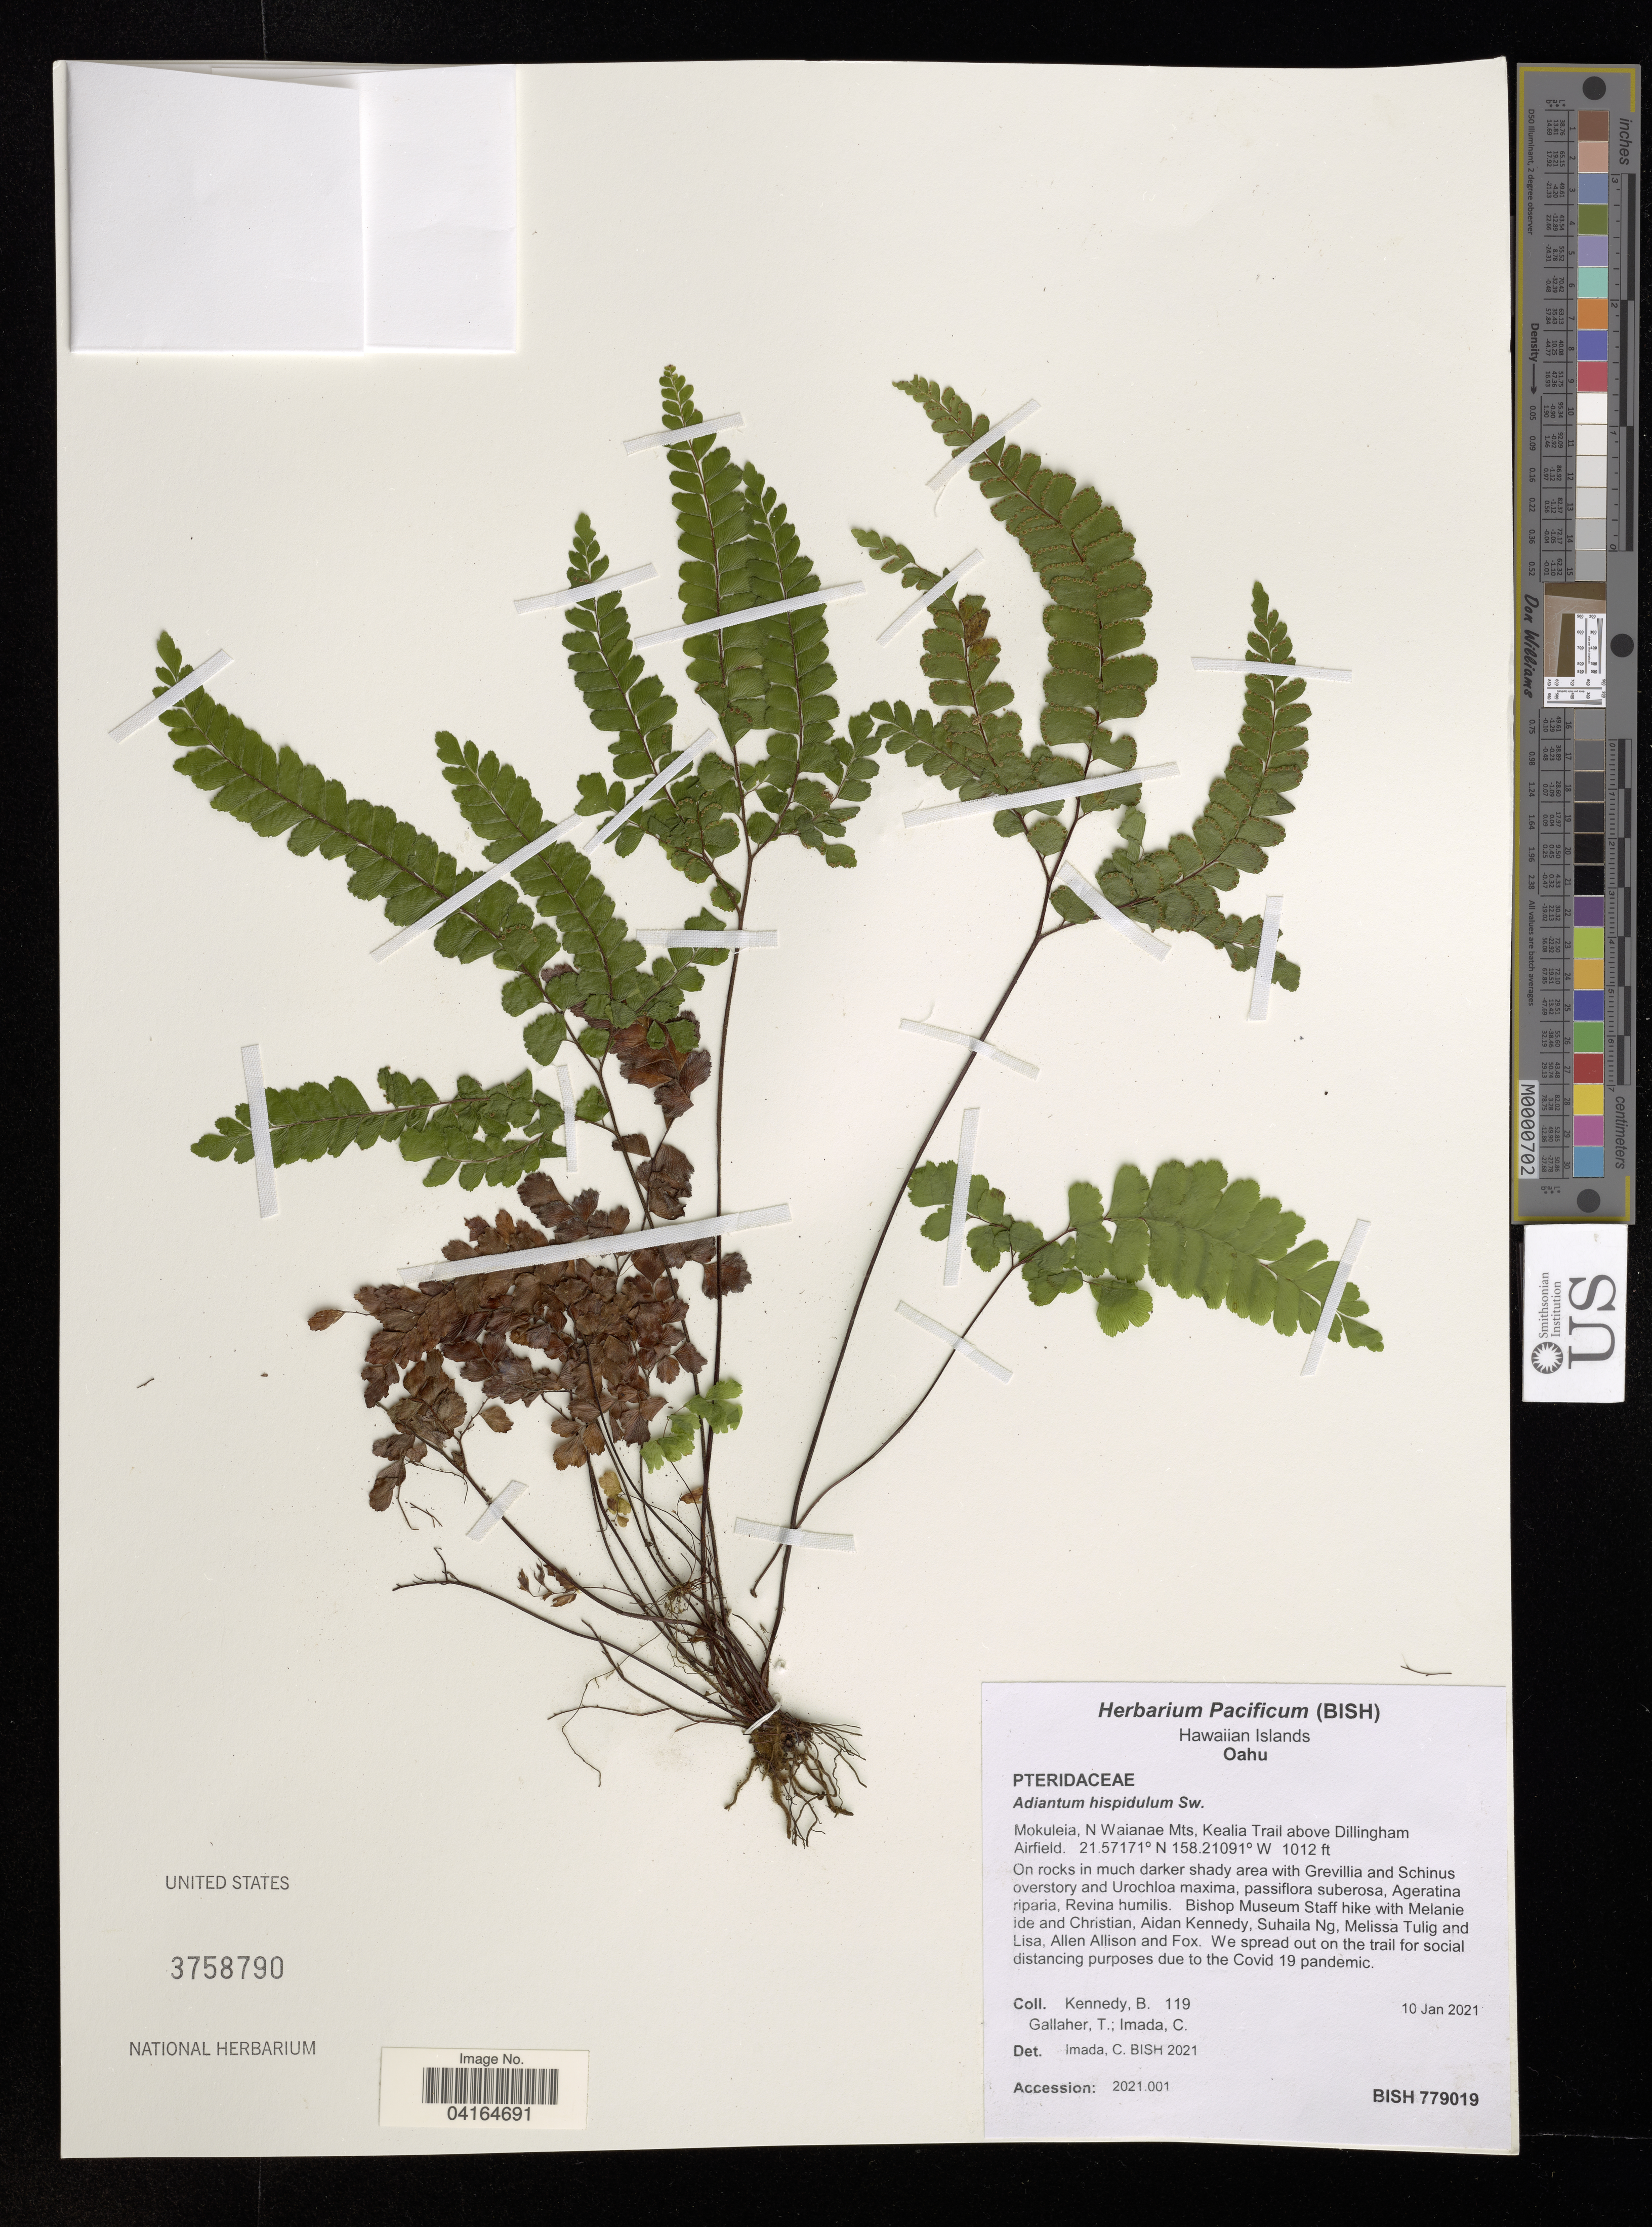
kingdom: Plantae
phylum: Tracheophyta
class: Polypodiopsida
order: Polypodiales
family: Pteridaceae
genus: Adiantum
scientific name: Adiantum hispidulum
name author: Sw.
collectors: B. Kennedy, T. Gallaher & C. Imada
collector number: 119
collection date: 2021-01-10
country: United States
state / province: Hawaii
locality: Hawaiian Islands. Oahu. Mokuleia, N Waianae Mts, Kealia Trail above Dillingham Airfield.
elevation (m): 308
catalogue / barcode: US 3758790